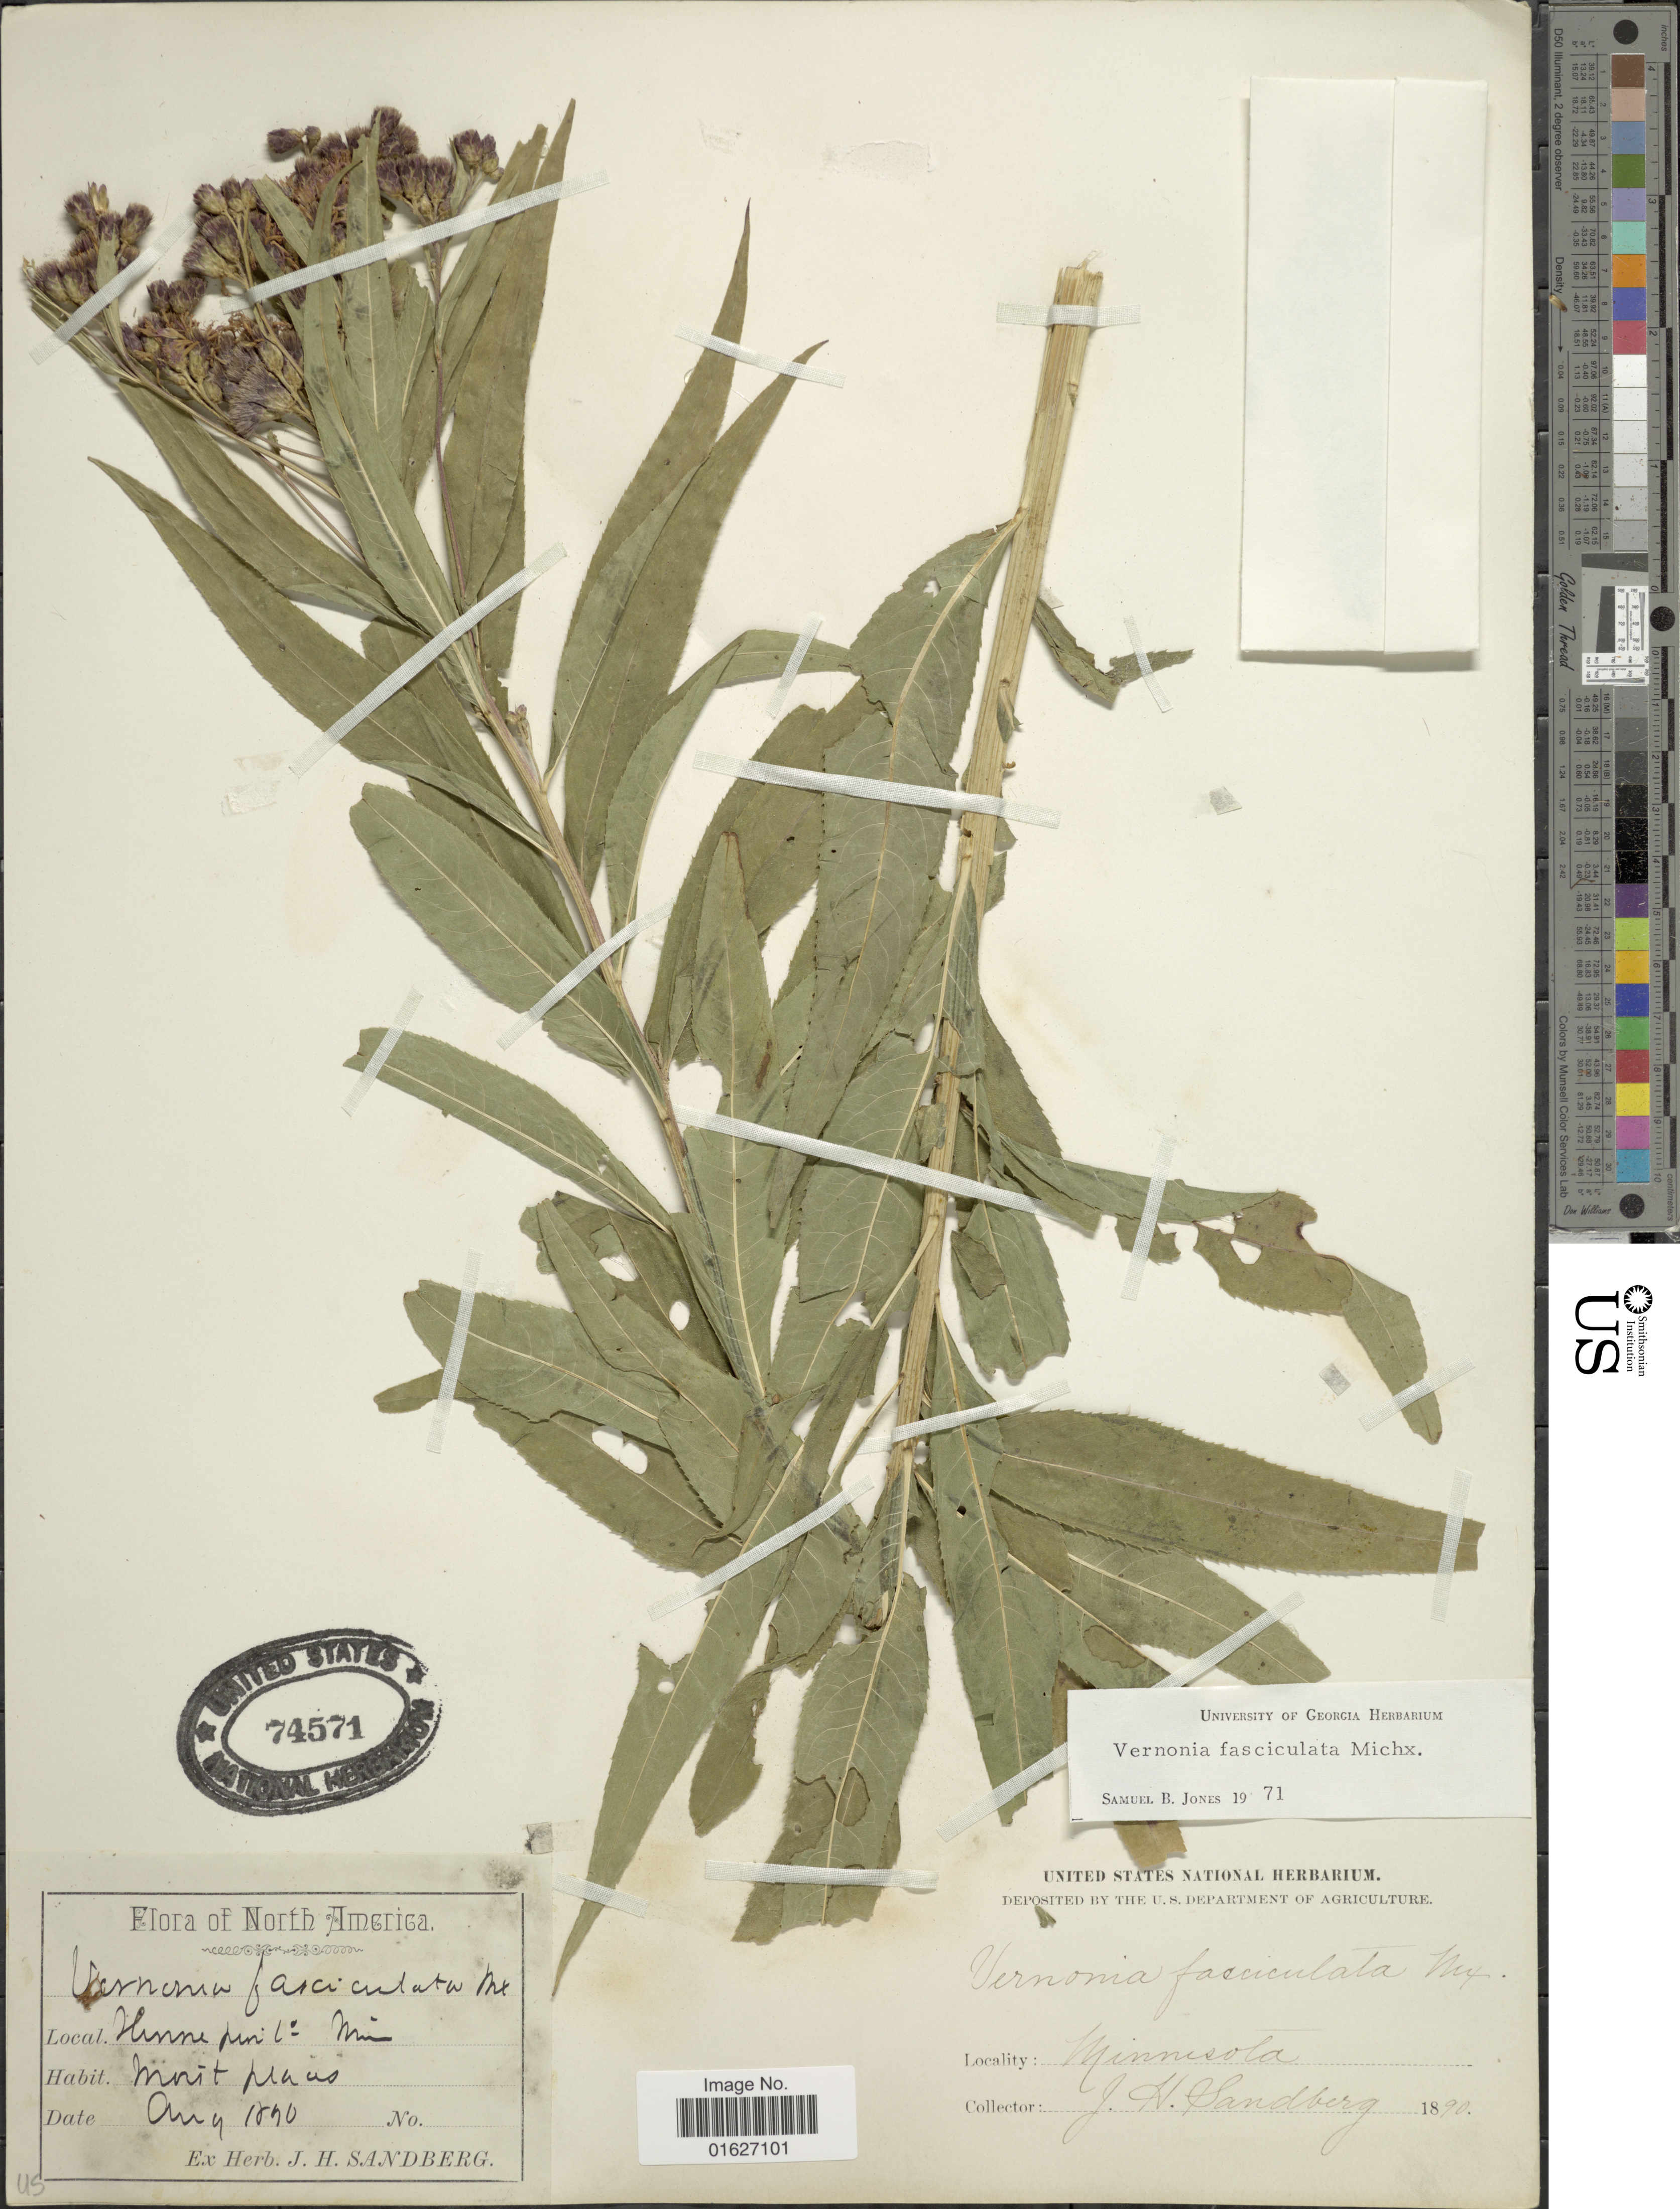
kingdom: Plantae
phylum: Tracheophyta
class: Magnoliopsida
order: Asterales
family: Asteraceae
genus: Vernonia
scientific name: Vernonia fasciculata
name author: Michx.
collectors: J. H. Sandberg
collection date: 1890-08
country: United States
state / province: Minnesota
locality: Hennepin Co., most places.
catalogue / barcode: US 74571